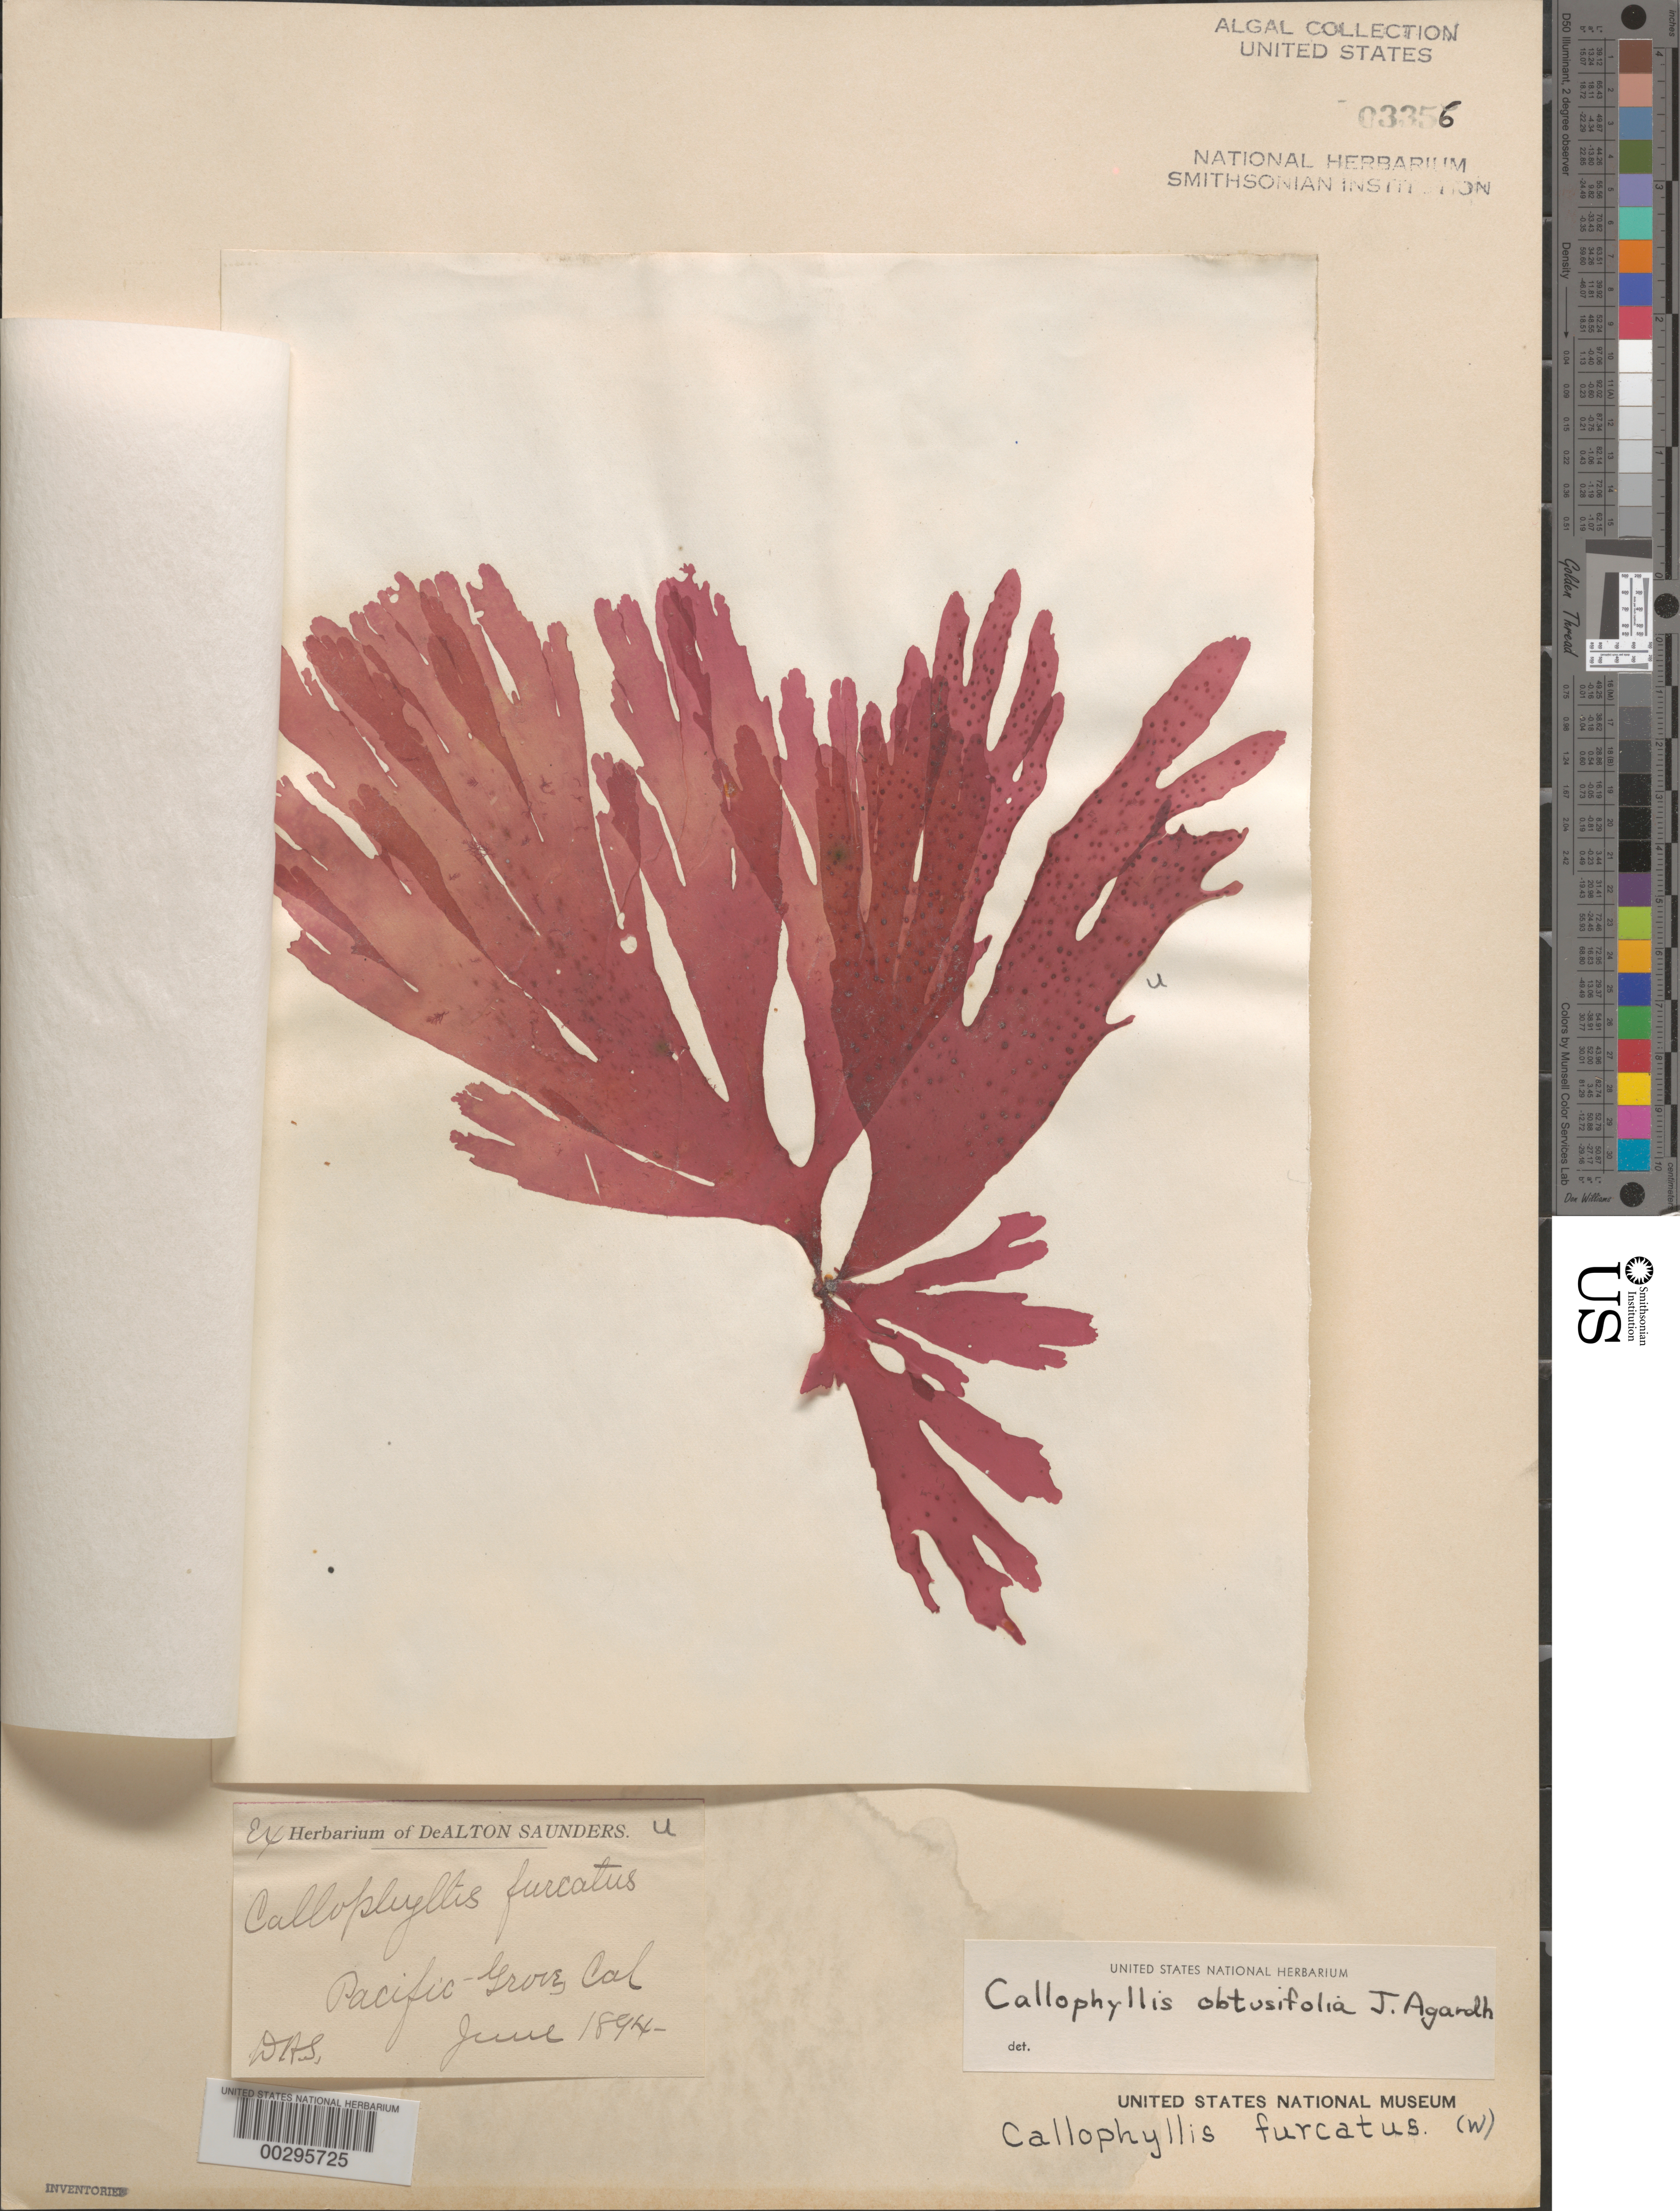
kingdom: Plantae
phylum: Rhodophyta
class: Florideophyceae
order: Gigartinales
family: Kallymeniaceae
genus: Callophyllis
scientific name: Callophyllis obtusifolia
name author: J. Agardh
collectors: D. Saunders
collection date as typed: Jun 1894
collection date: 1894-06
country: United States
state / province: California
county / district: Monterey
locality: Pacific Grove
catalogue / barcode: US 3356